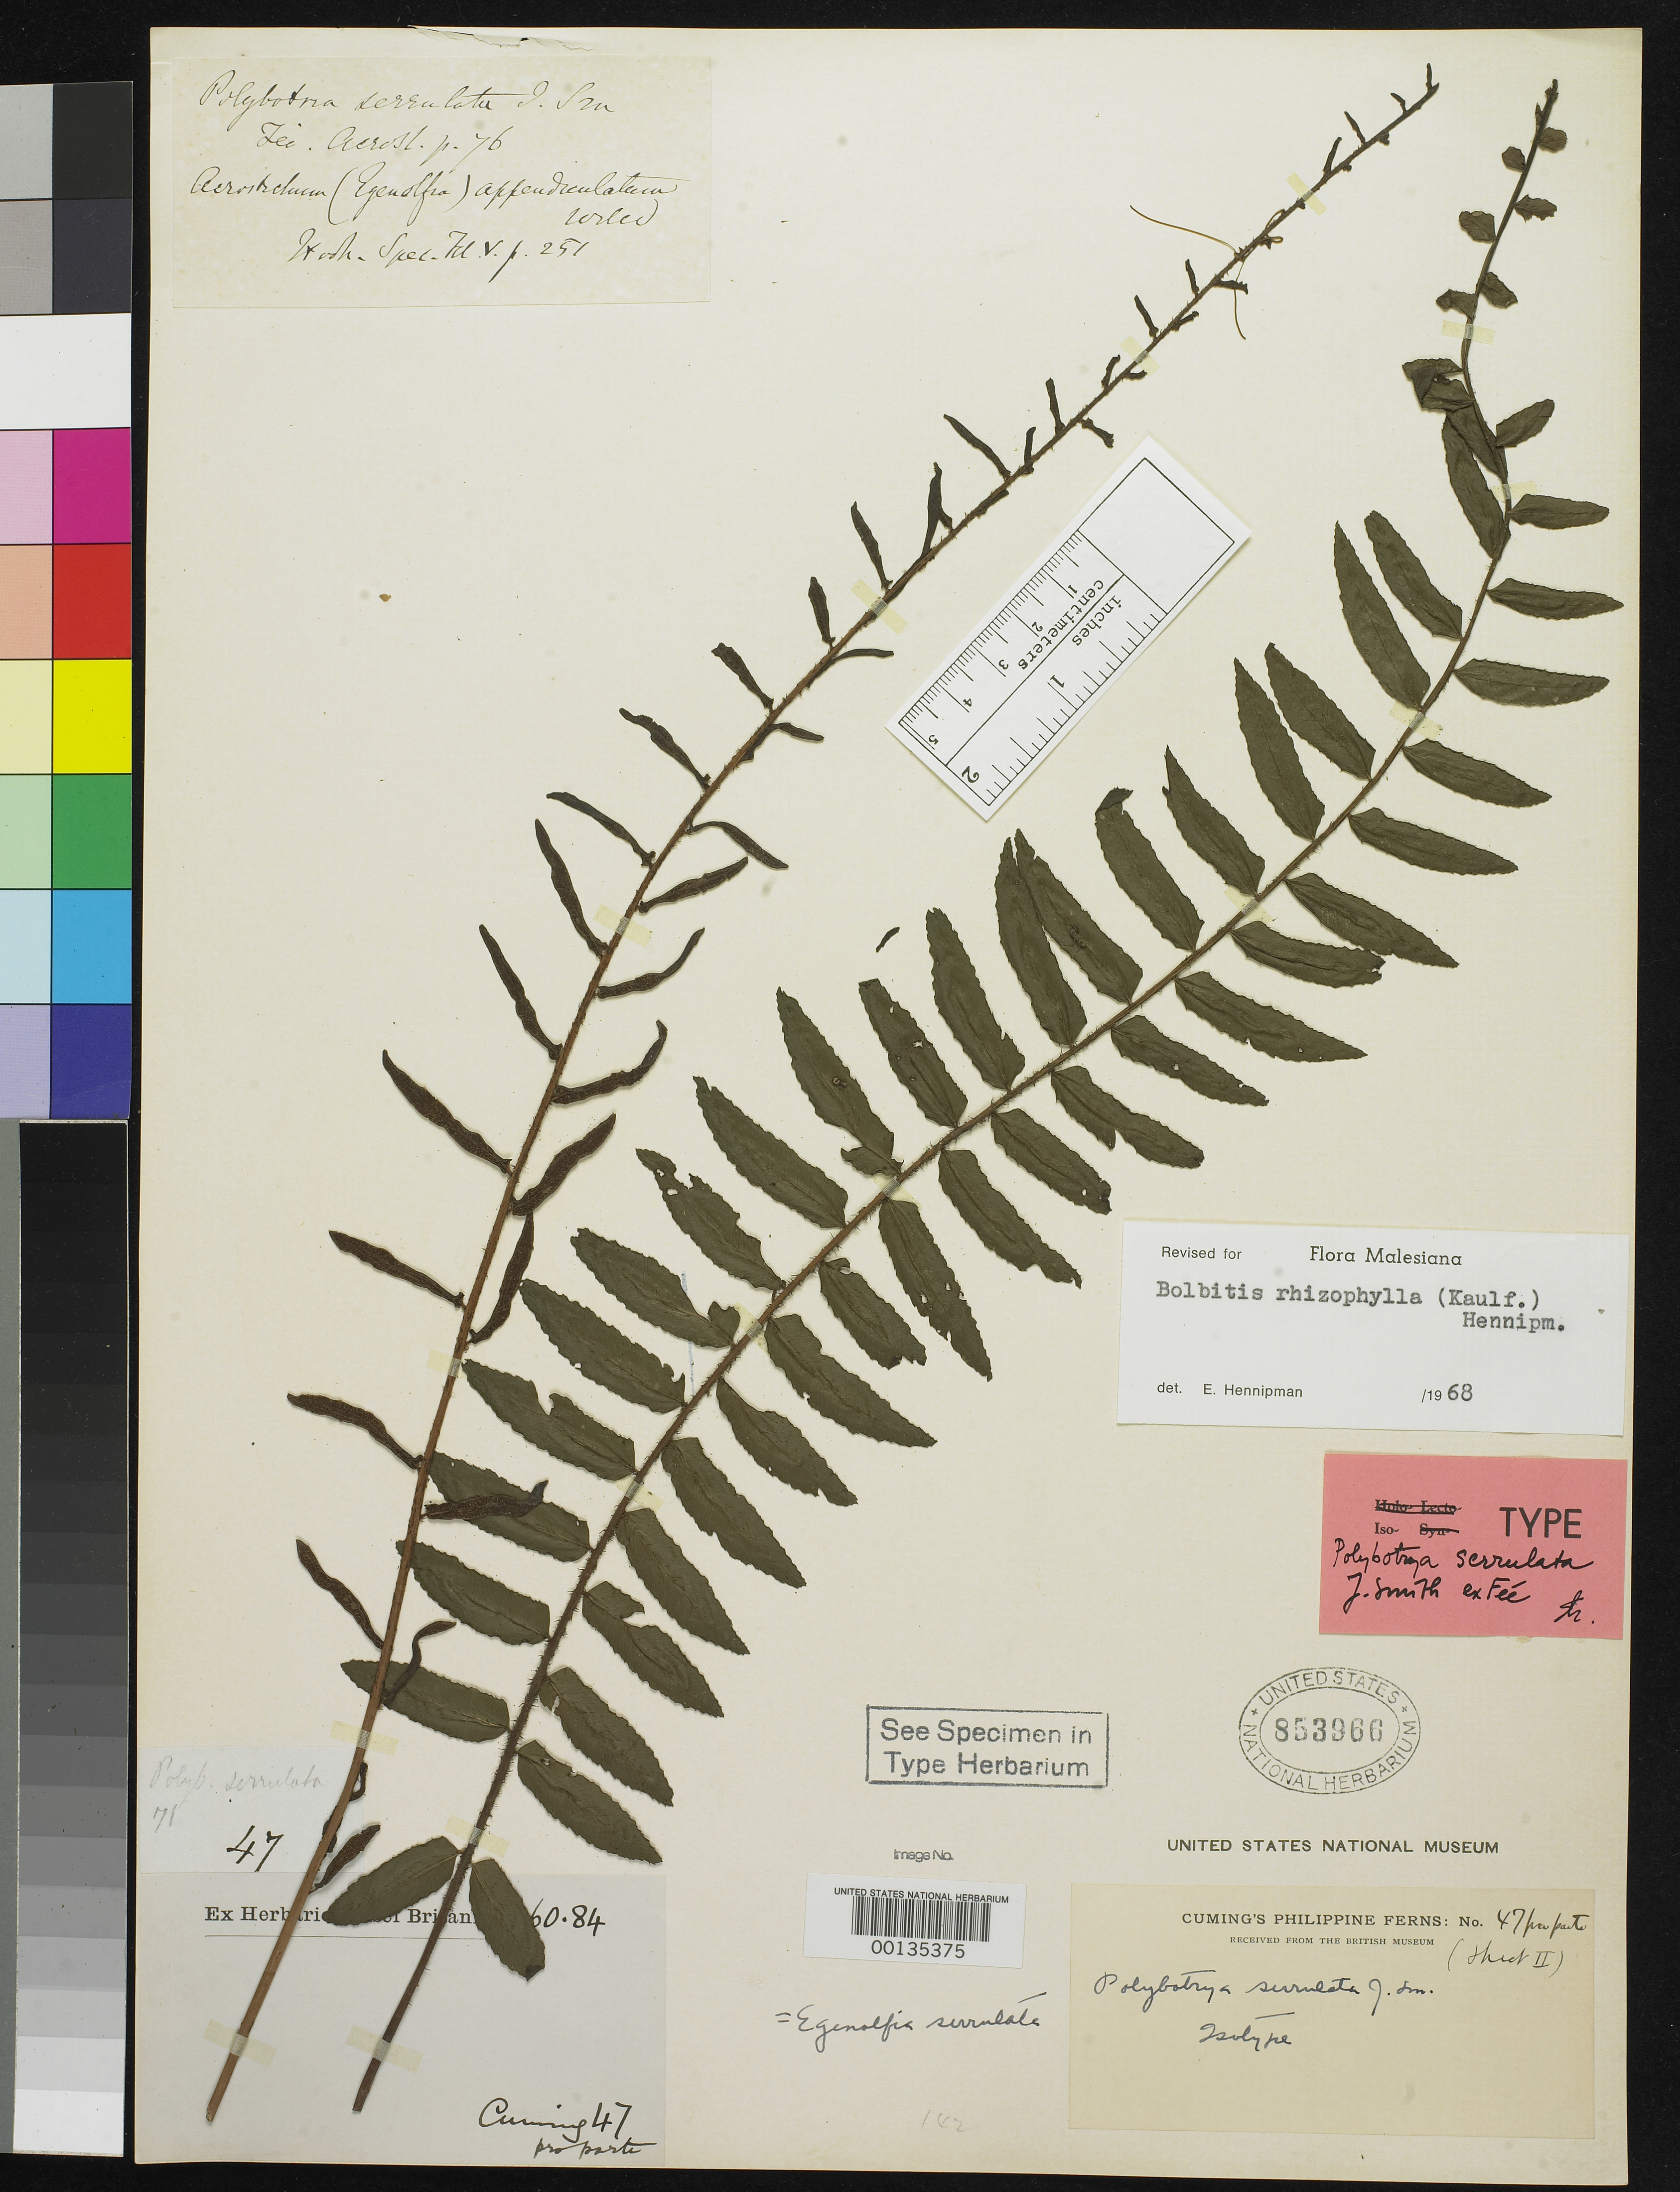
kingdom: Plantae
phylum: Tracheophyta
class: Polypodiopsida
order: Polypodiales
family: Dryopteridaceae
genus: Polybotrya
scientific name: Polybotrya serrulata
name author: J. Sm. ex Fée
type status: Isotype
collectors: H. Cuming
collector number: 47 Pp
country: Philippines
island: Luzon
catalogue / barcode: US 853966